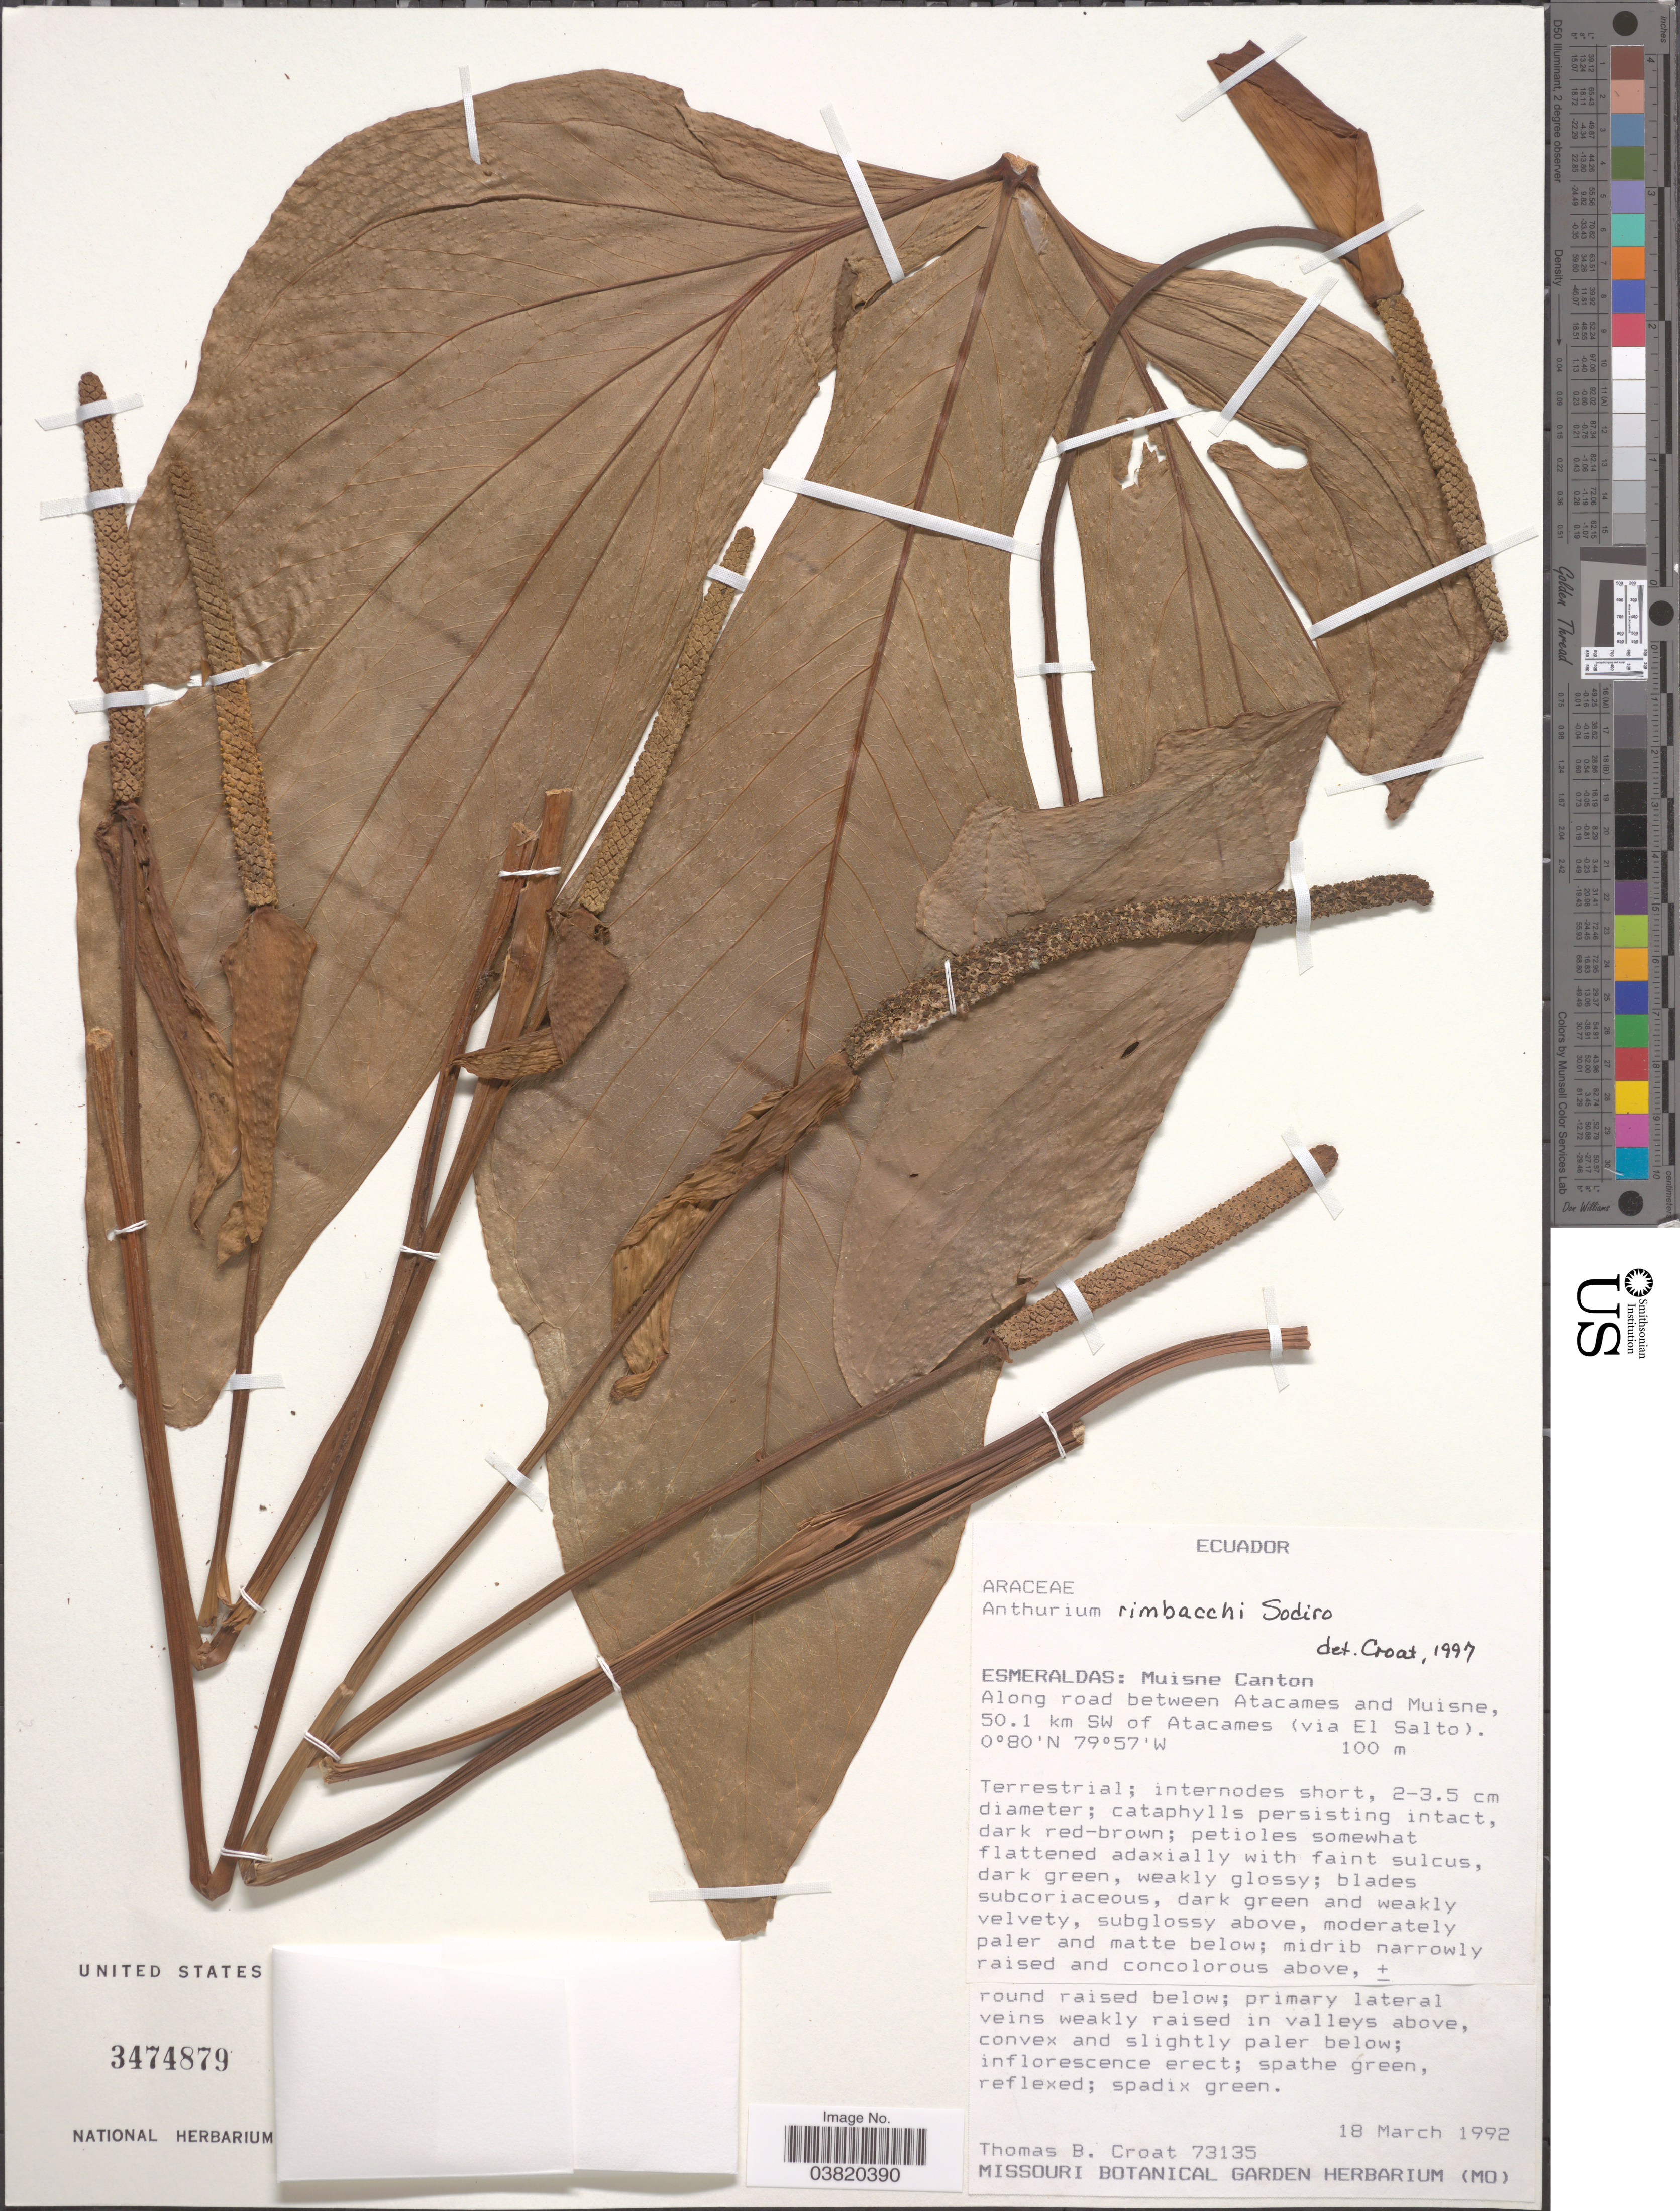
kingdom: Plantae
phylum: Tracheophyta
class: Liliopsida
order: Alismatales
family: Araceae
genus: Anthurium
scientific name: Anthurium rimbachii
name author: Sodiro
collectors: T. B. Croat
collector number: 73135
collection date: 1992-03-18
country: Ecuador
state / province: Esmeraldas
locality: Muisne Canton. Along road between Atacames and Muisne, 50.1 km SW of Atacames (via El Salto).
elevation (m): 100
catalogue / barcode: US 3474879